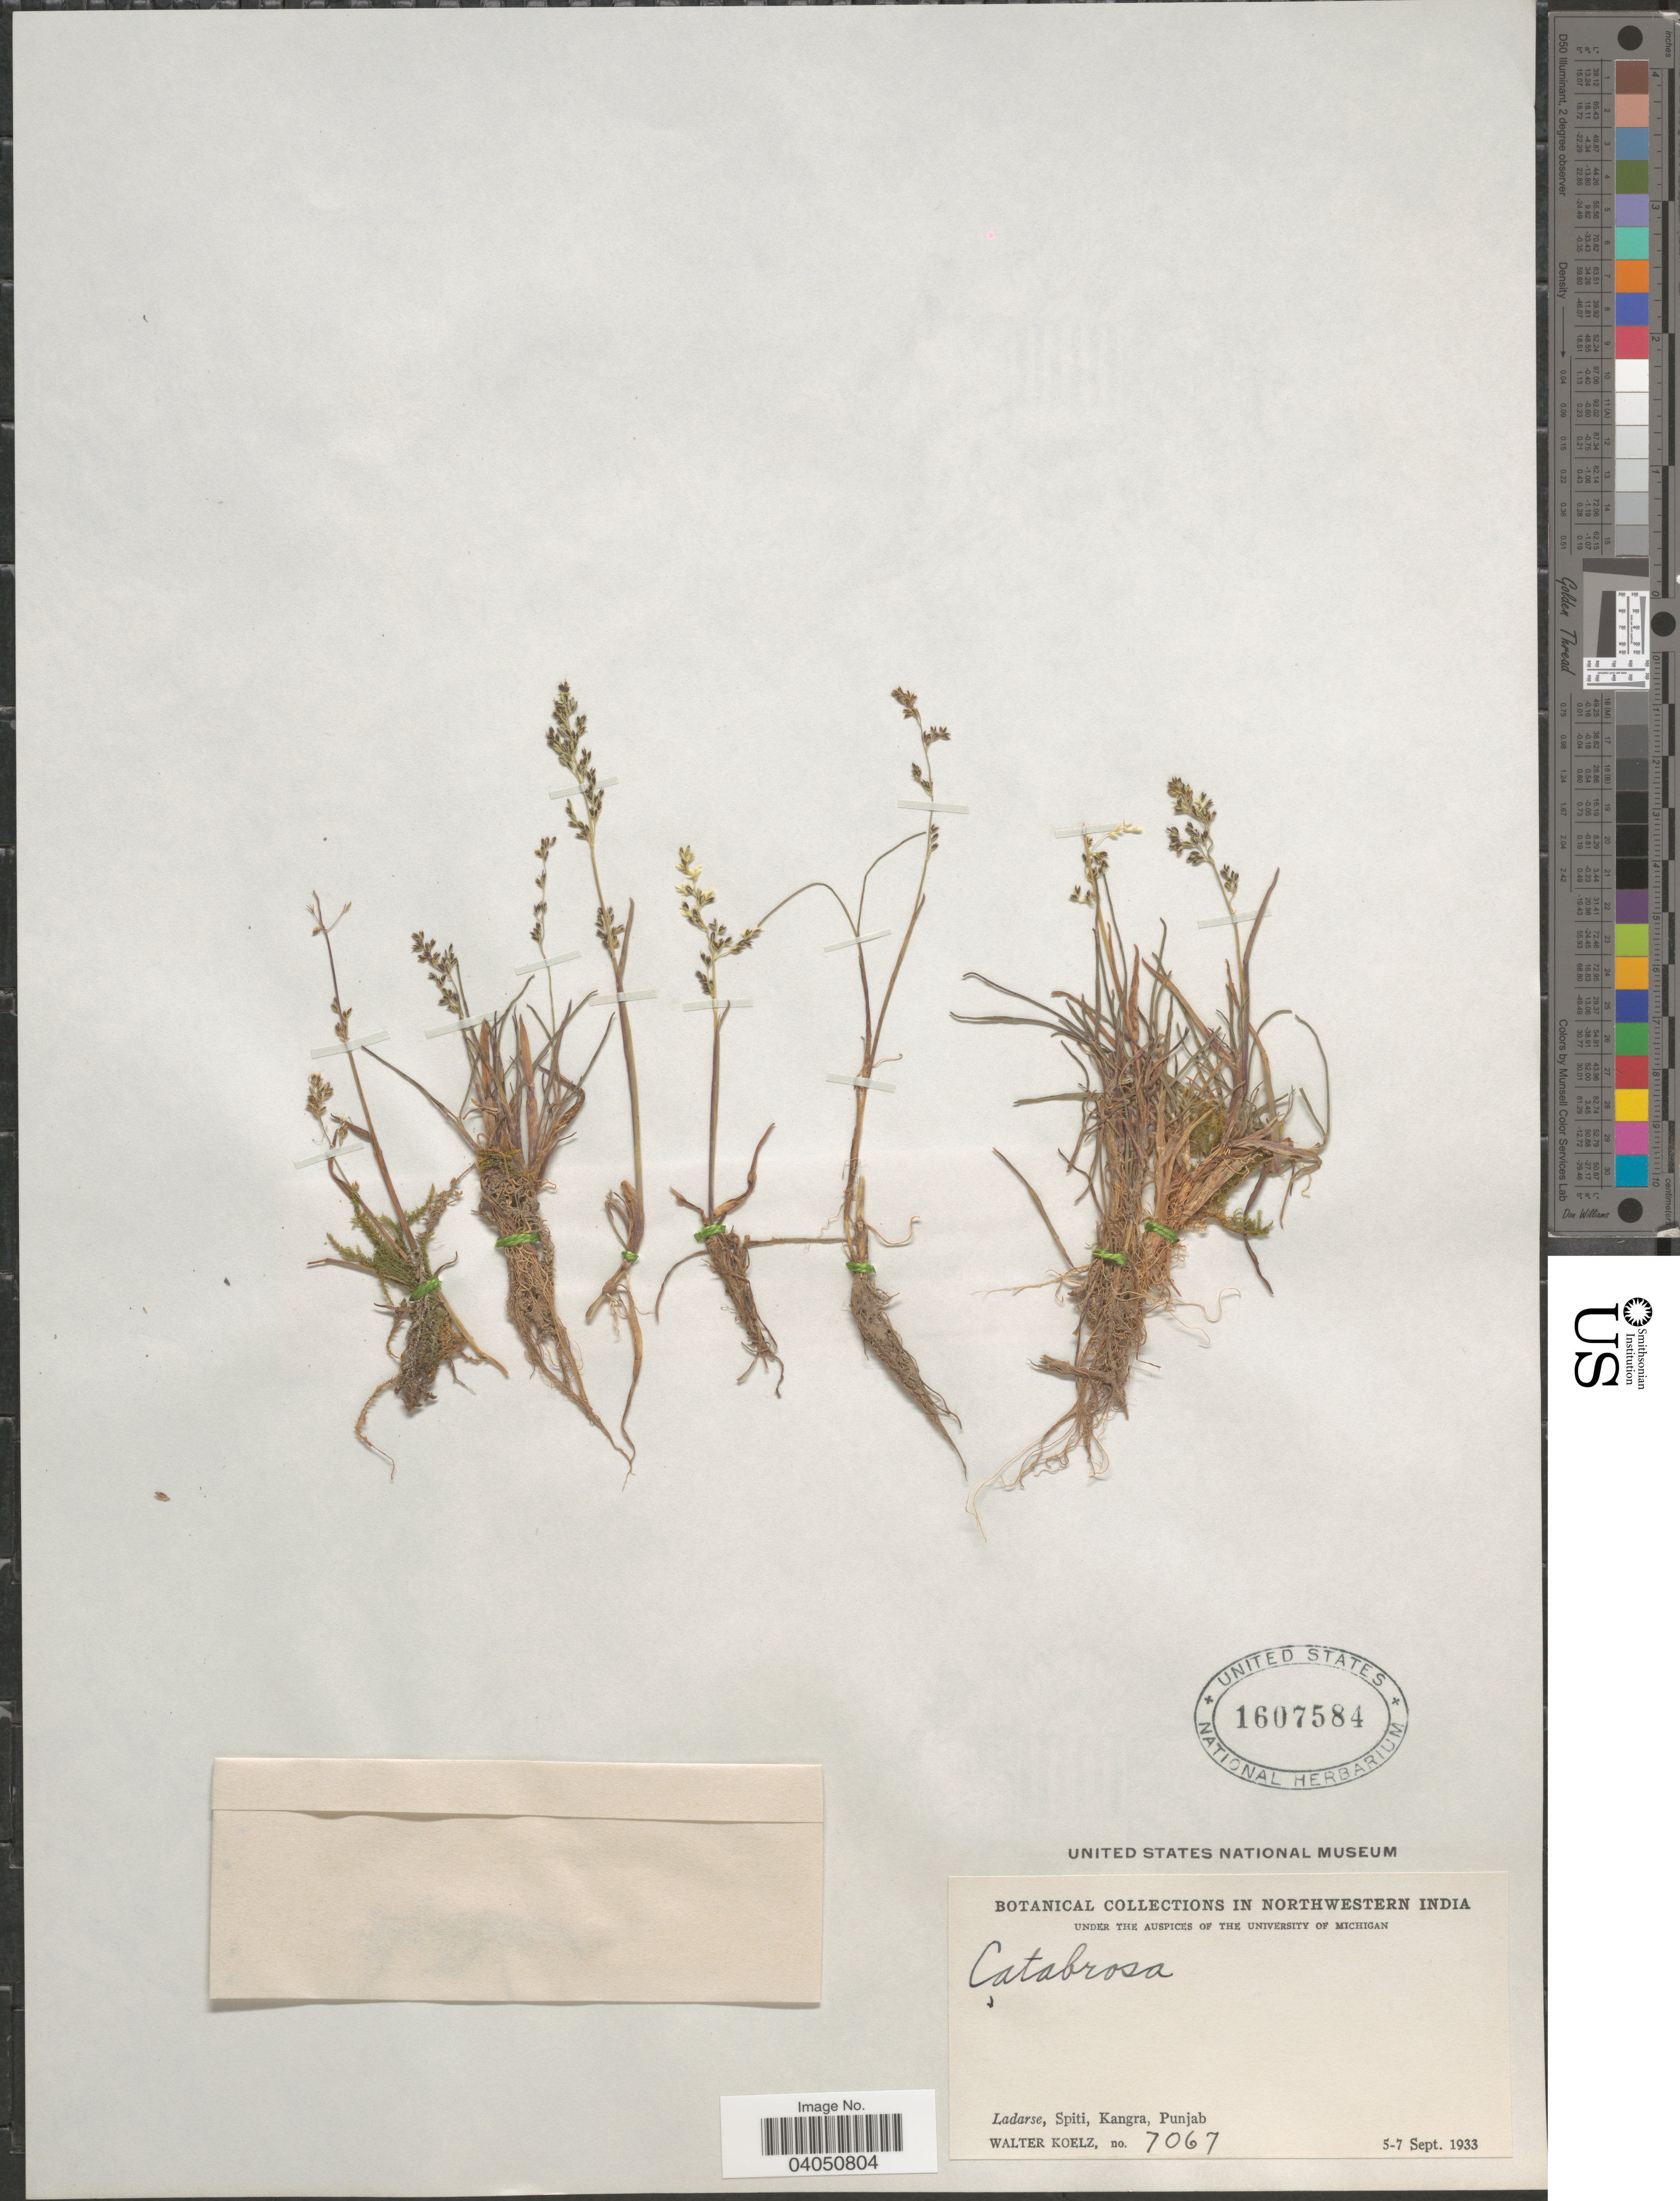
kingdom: Plantae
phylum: Tracheophyta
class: Liliopsida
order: Poales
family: Poaceae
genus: Catabrosa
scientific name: Catabrosa aquatica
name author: (L.) P. Beauv.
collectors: W. N. Koelz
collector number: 7067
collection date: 1933-09-05/1933-09-07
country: India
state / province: Punjab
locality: Northwestern India. Ladarse, Spiti, Kangra.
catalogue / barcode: US 1607584